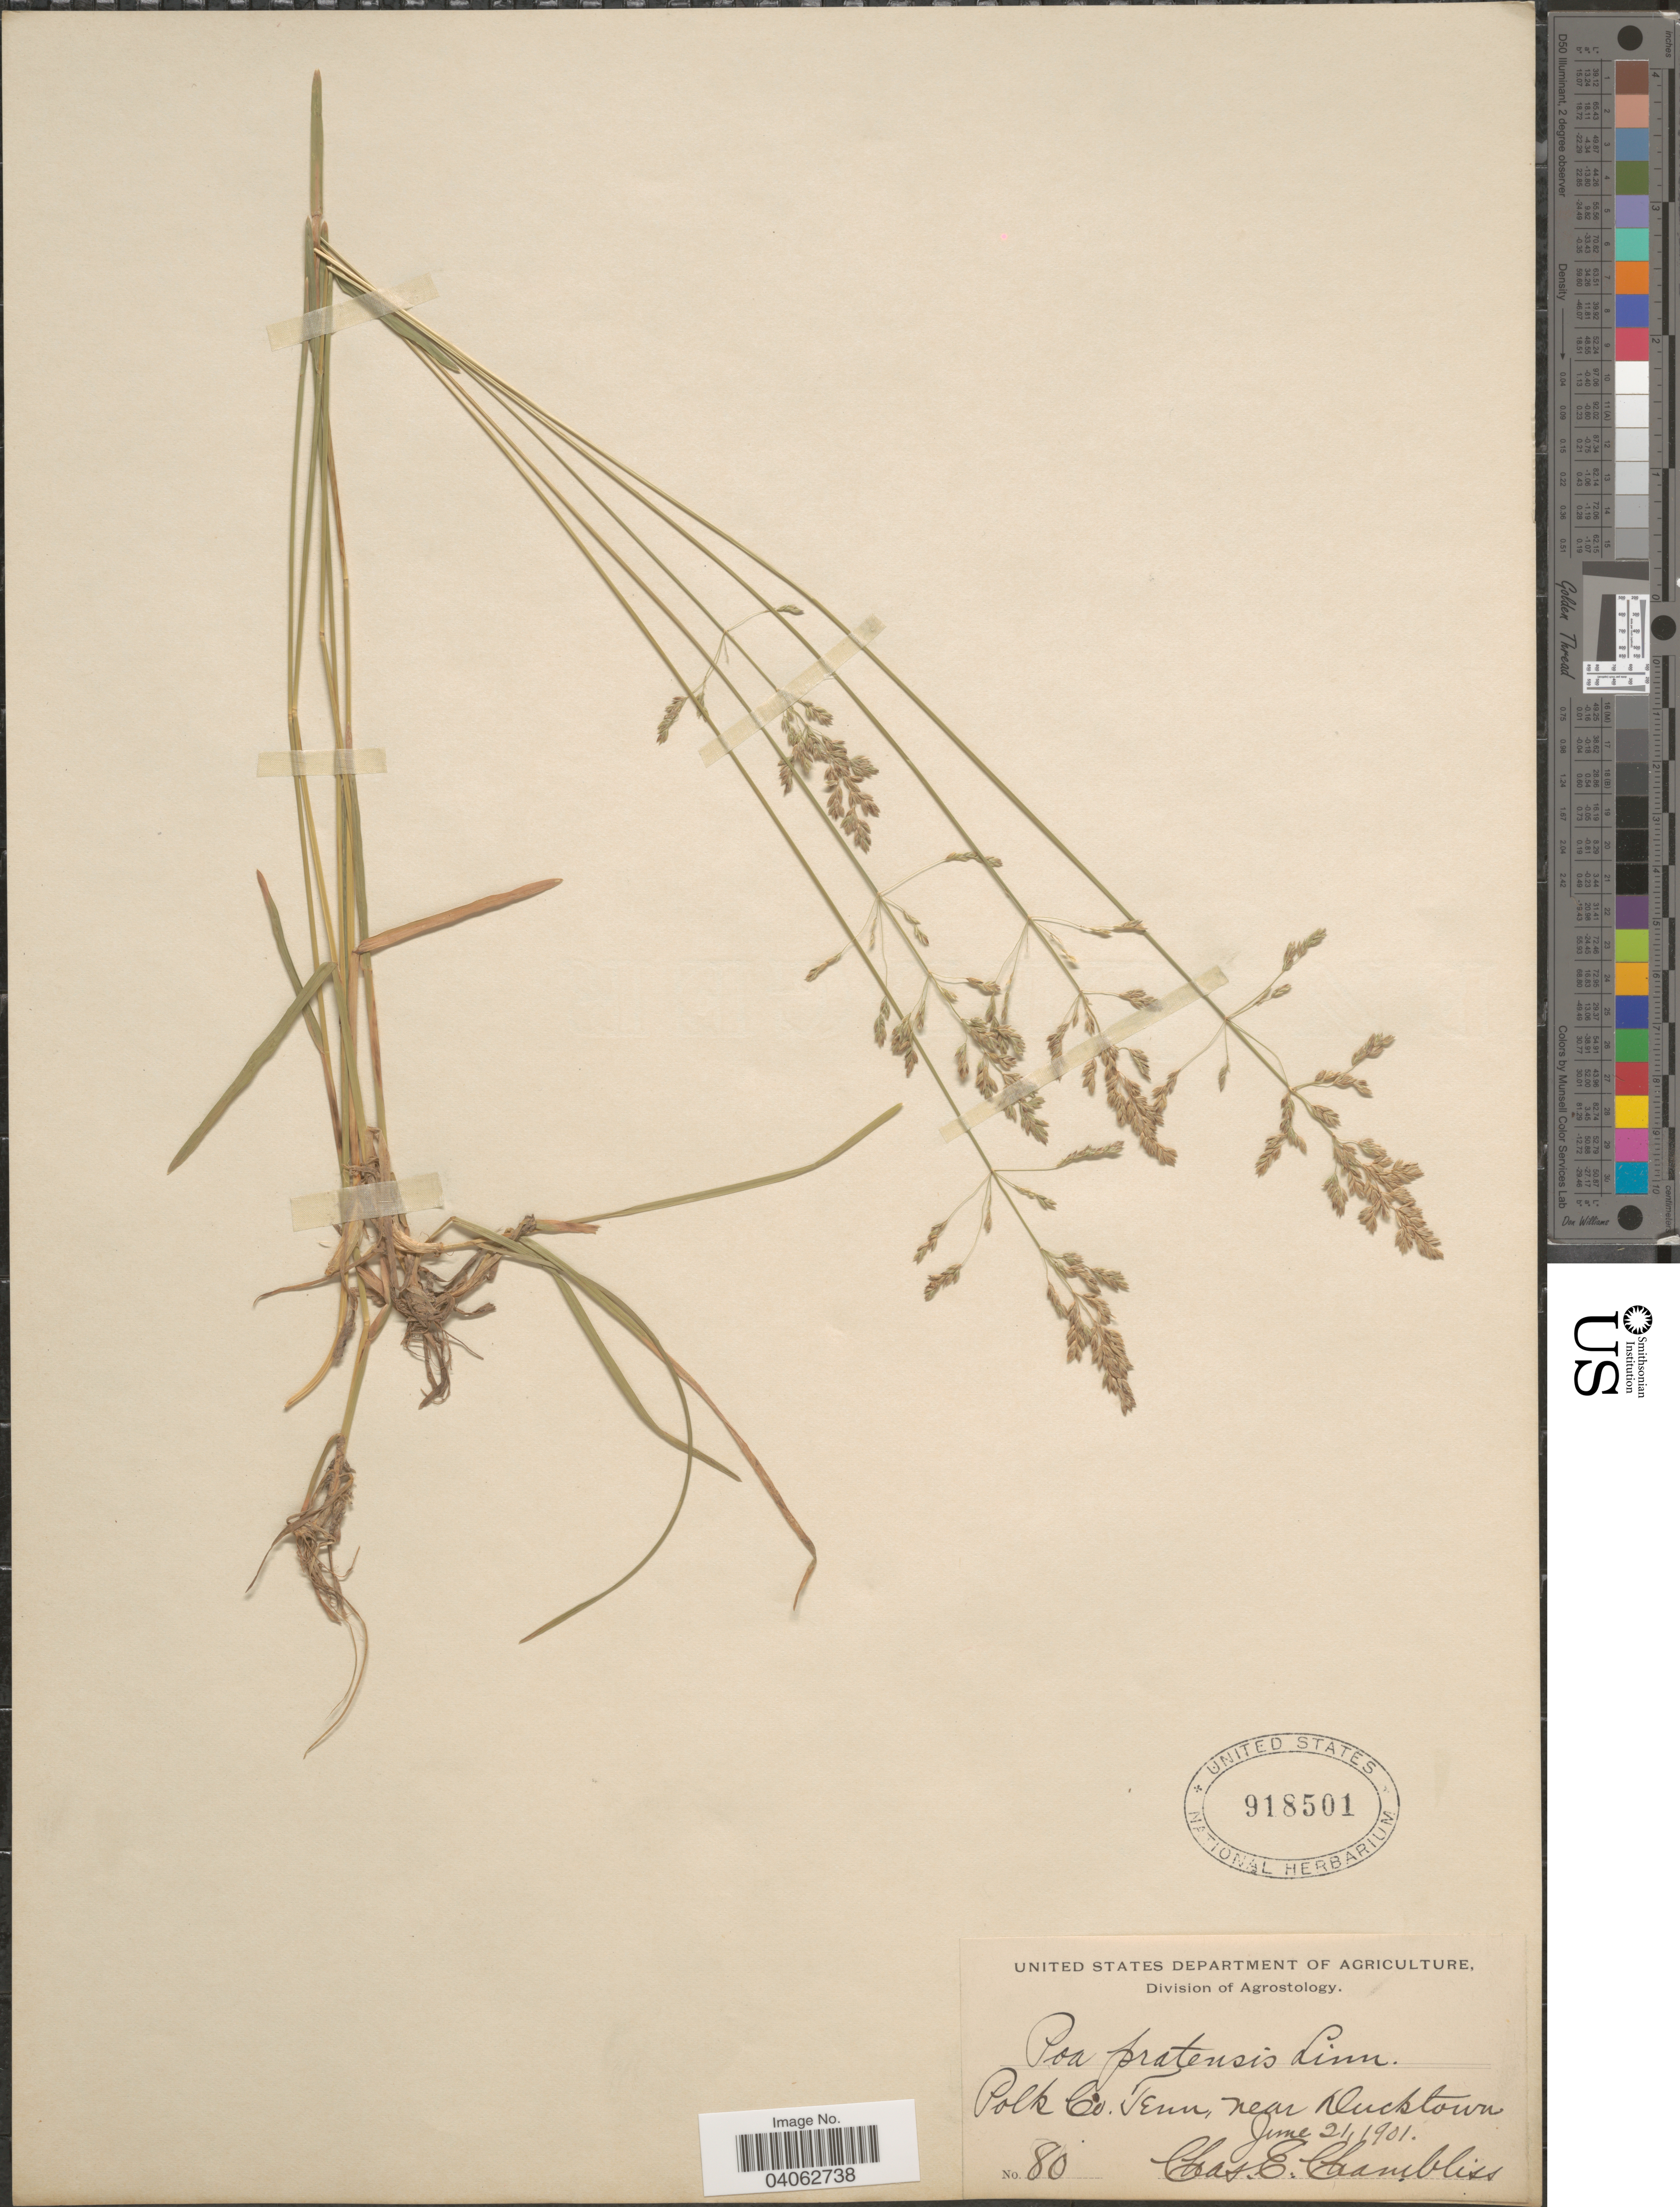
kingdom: Plantae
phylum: Tracheophyta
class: Liliopsida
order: Poales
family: Poaceae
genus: Poa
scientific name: Poa pratensis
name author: L.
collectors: C. Chambliss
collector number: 80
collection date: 1901-06-21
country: United States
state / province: Tennessee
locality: Polk Co., near Ducktown.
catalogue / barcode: US 918501